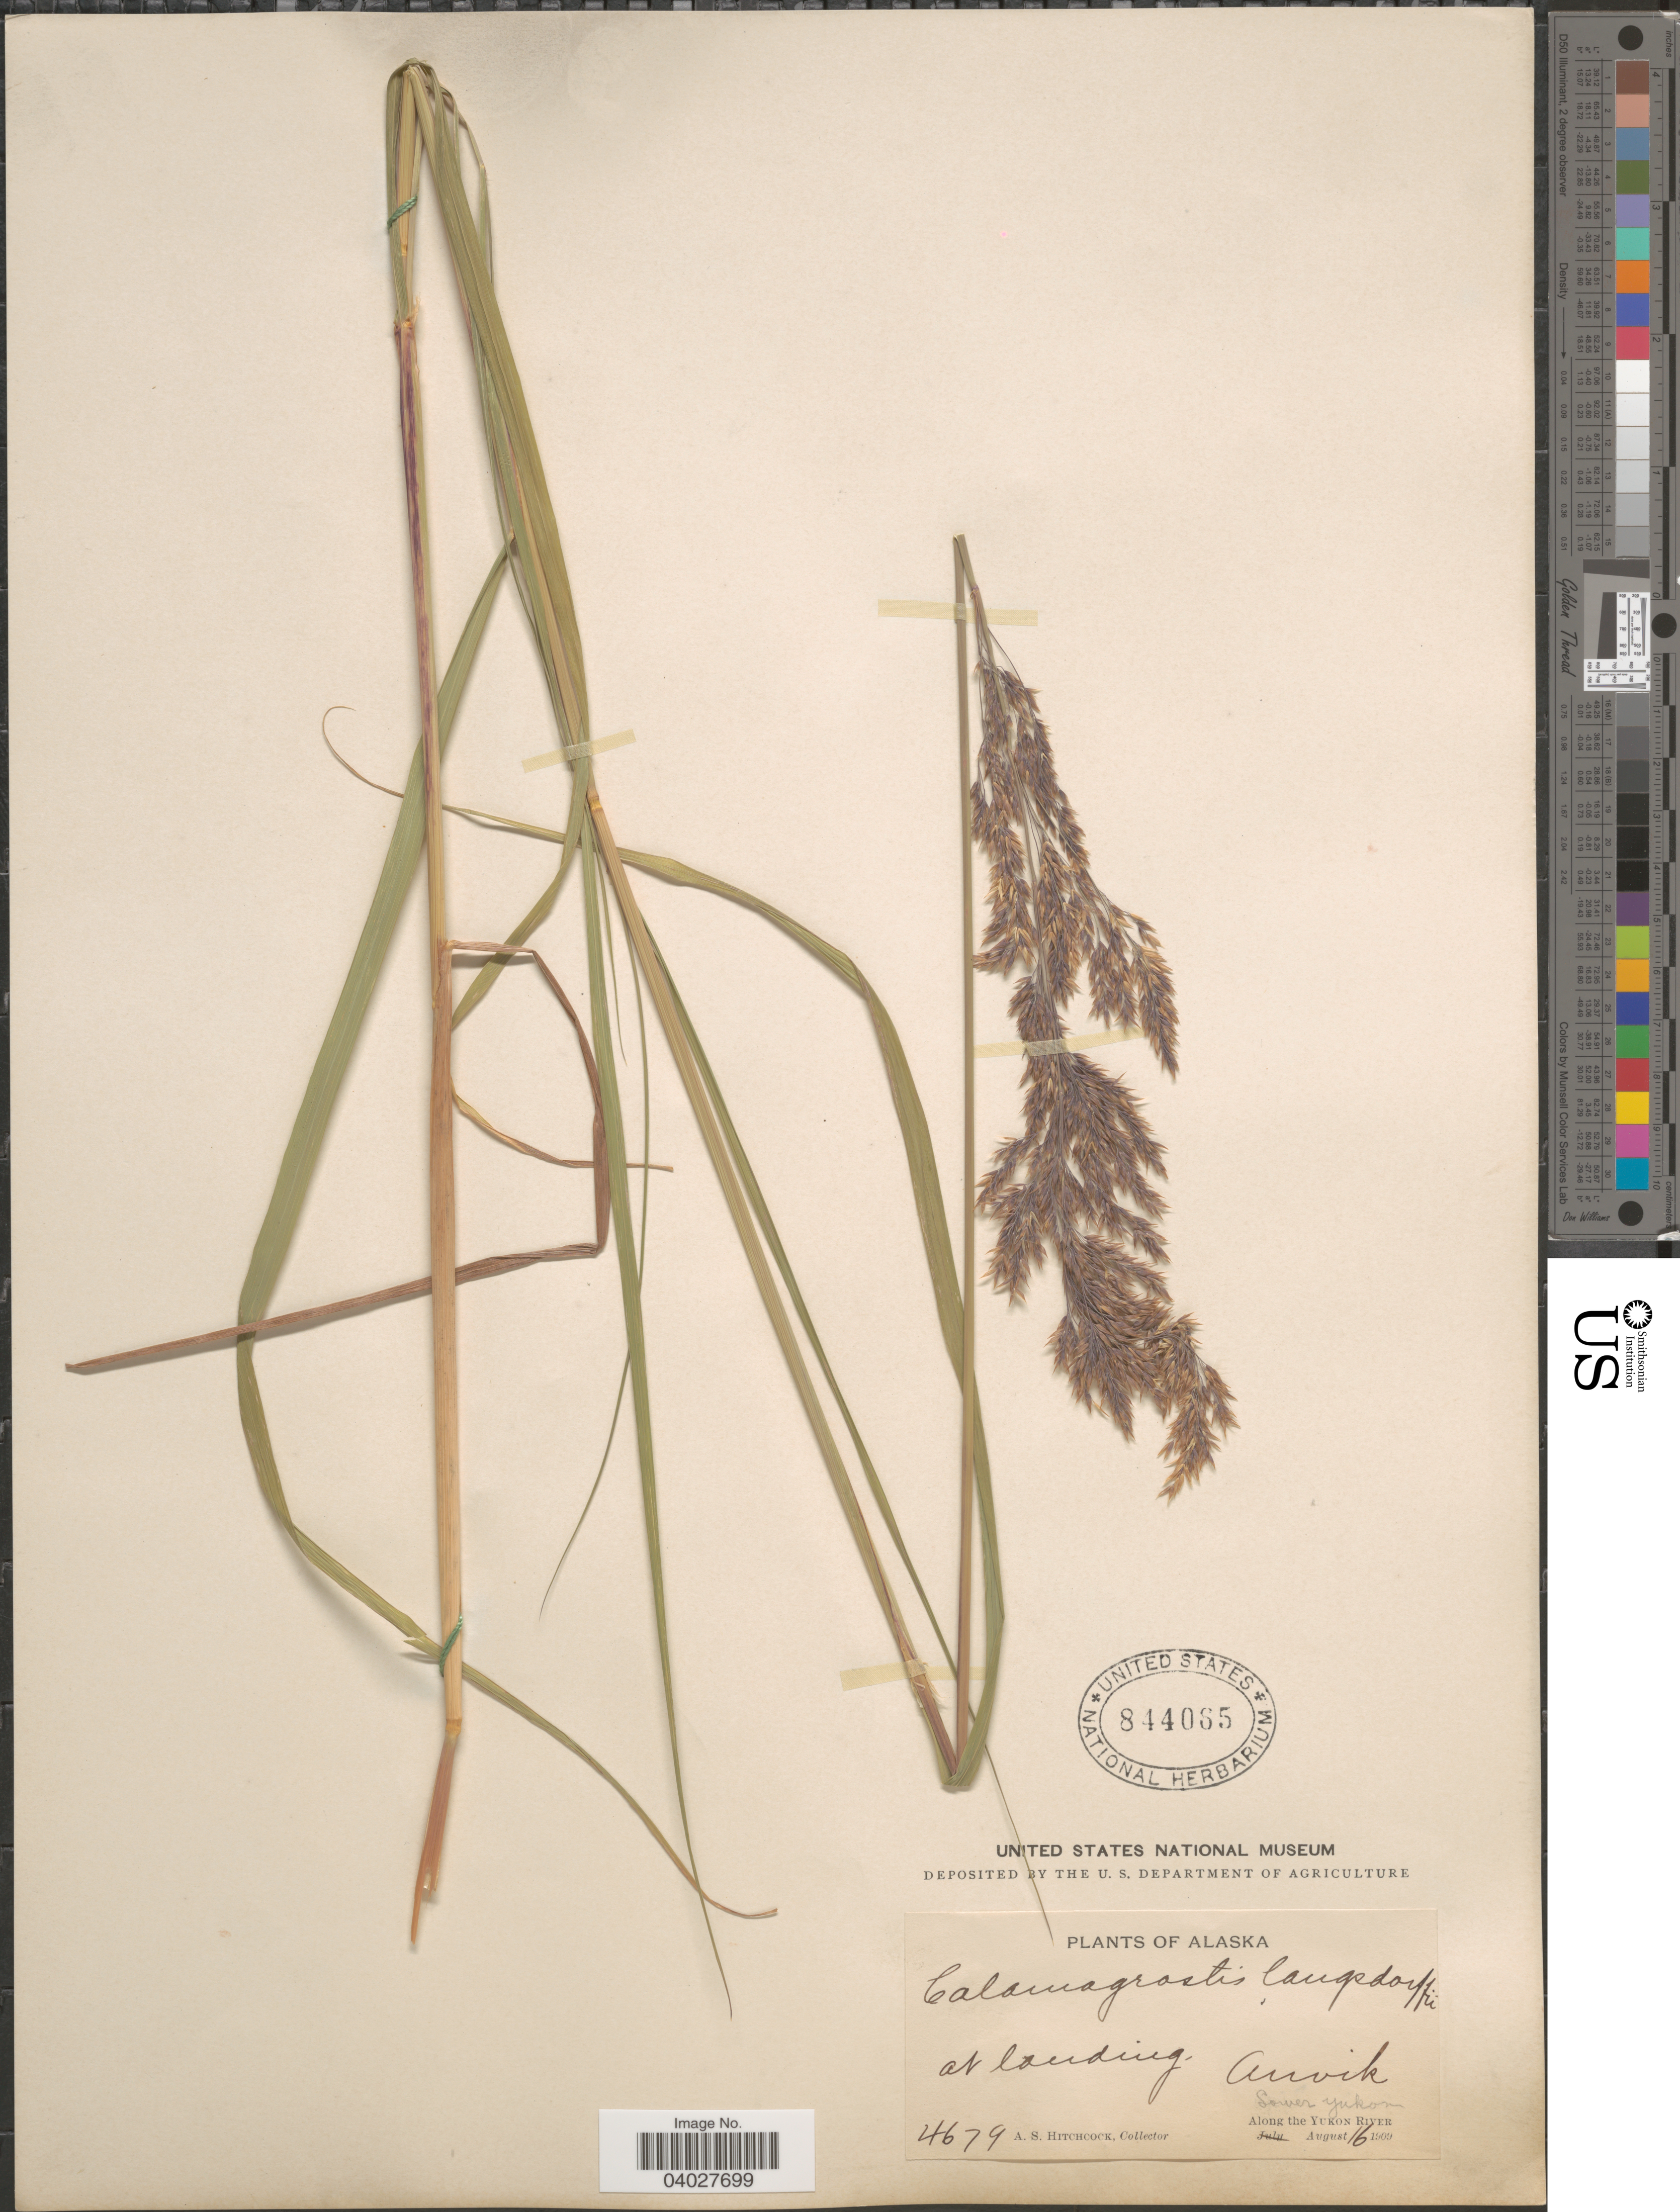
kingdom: Plantae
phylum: Tracheophyta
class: Liliopsida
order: Poales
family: Poaceae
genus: Calamagrostis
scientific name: Calamagrostis canadensis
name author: (Michx.) P. Beauv.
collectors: A. S. Hitchcock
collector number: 4679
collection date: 1909-08-16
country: United States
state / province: Alaska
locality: At landing, Anvik. Lower Yukon. Along the Yukon River.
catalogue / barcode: US 844065